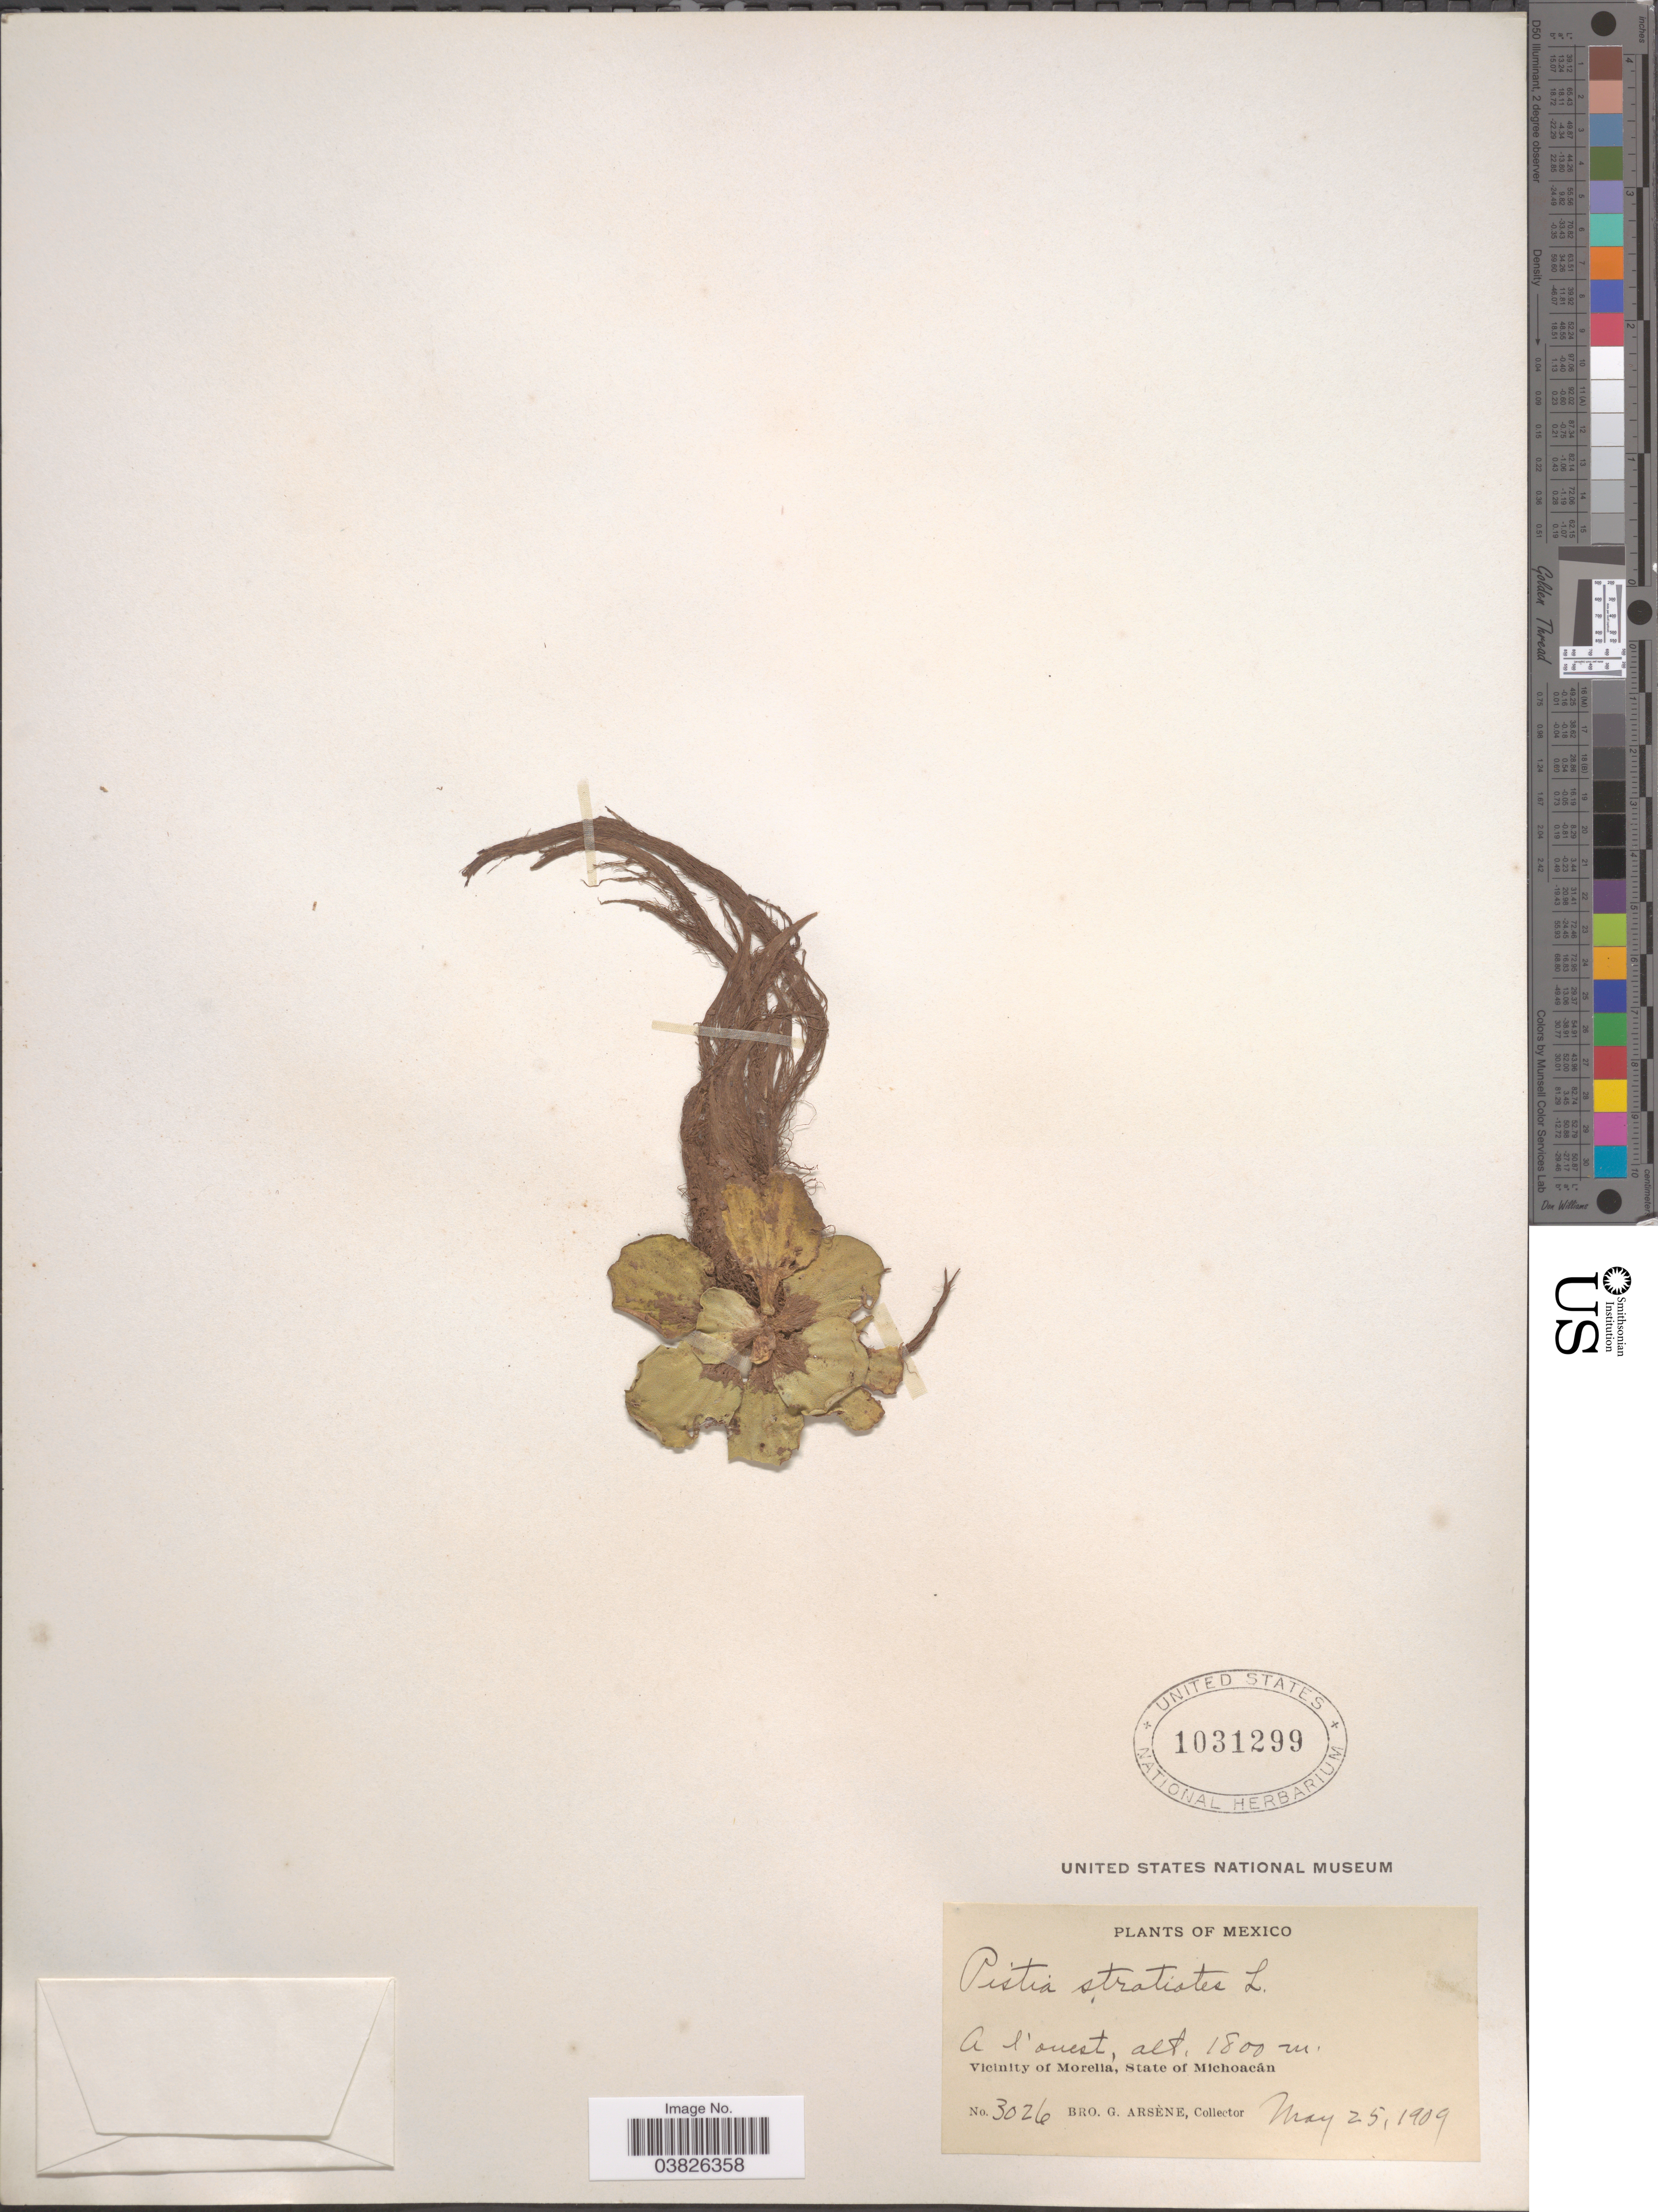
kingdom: Plantae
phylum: Tracheophyta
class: Liliopsida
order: Alismatales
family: Araceae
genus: Pistia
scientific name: Pistia stratiotes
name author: L.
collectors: Bro. G. Arsène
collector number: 3026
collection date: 1909-05-25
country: Mexico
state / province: Michoacán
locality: A l'ouest. Vicinity of Morelia.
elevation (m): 1800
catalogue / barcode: US 1031299